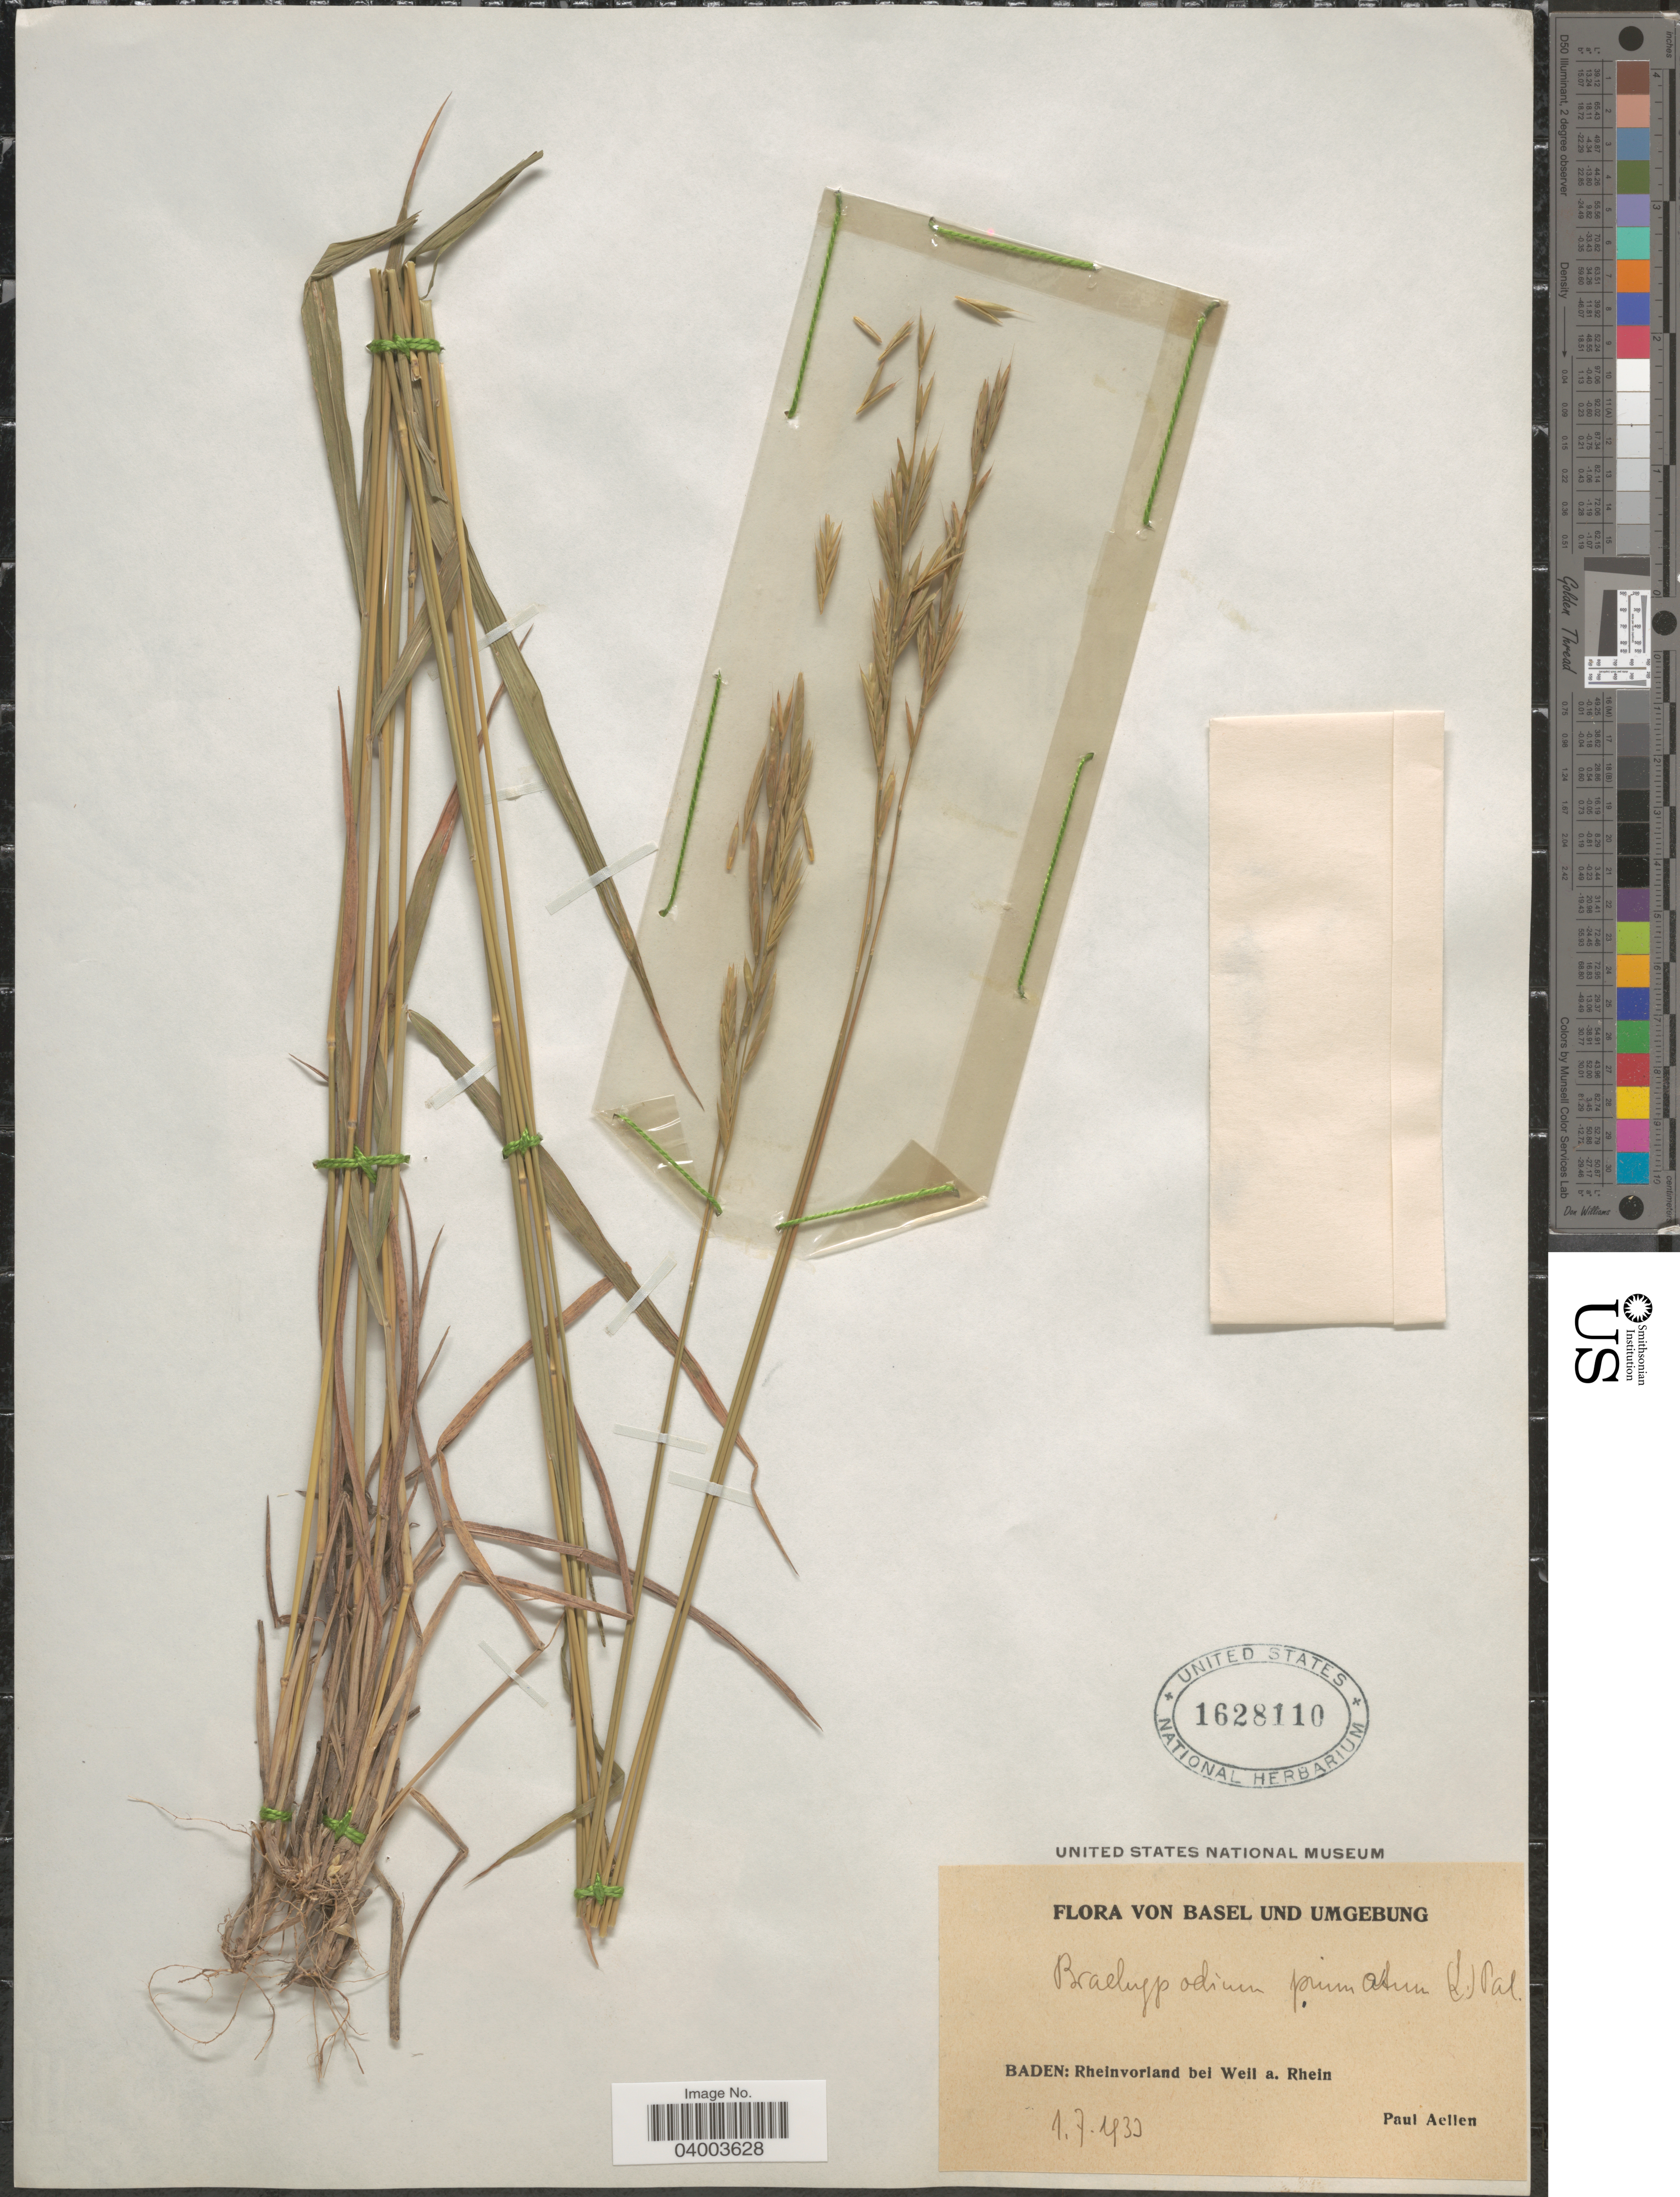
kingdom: Plantae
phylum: Tracheophyta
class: Liliopsida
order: Poales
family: Poaceae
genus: Brachypodium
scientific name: Brachypodium pinnatum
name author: (L.) P. Beauv.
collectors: P. H. Allen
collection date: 1933-07-01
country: Germany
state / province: Baden-Württemberg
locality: Basel und Umgebung. Baden: Rheinvorland bei Weil a. Rhein.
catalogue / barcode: US 1628110